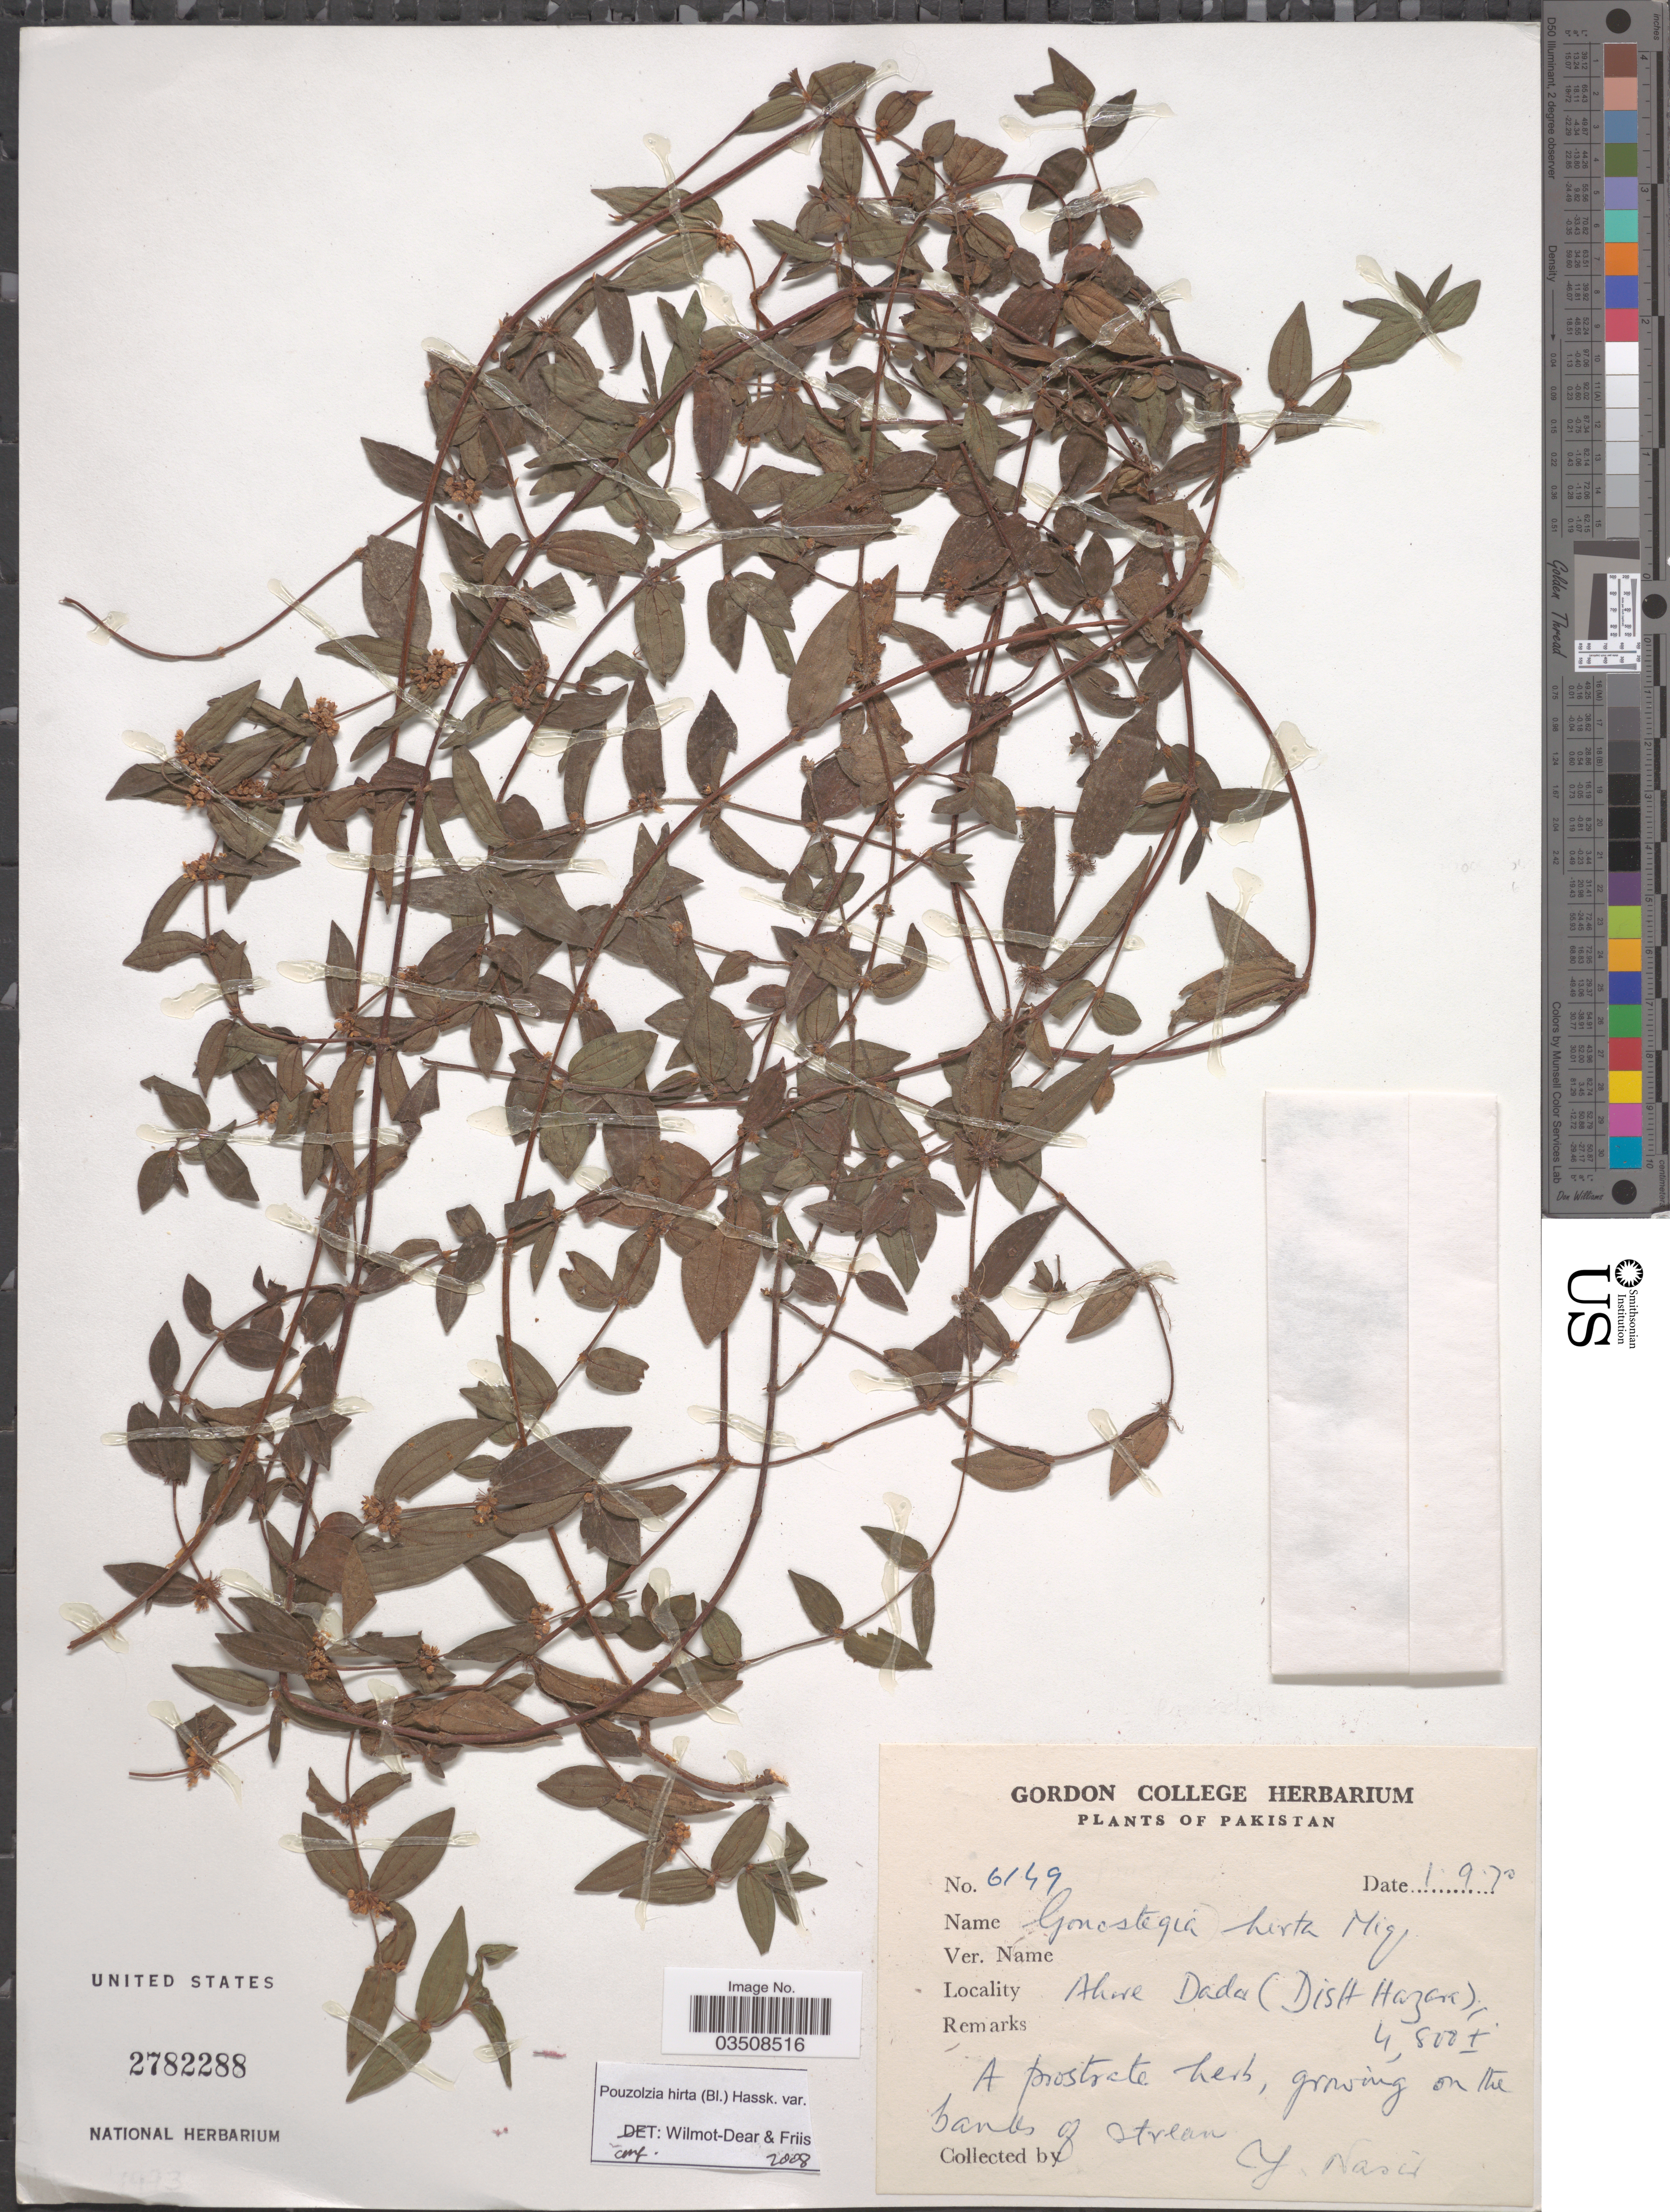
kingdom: Plantae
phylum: Tracheophyta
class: Magnoliopsida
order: Rosales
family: Urticaceae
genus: Gonostegia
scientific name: Gonostegia triandra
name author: (Blume) Miq.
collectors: Y. Nasir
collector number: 6149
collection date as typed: Transcribed d/m/y: 1/9/70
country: Pakistan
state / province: Khyber Pakhtunkhwa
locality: Above Dadar (Distt Hazara).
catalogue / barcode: US 2782288